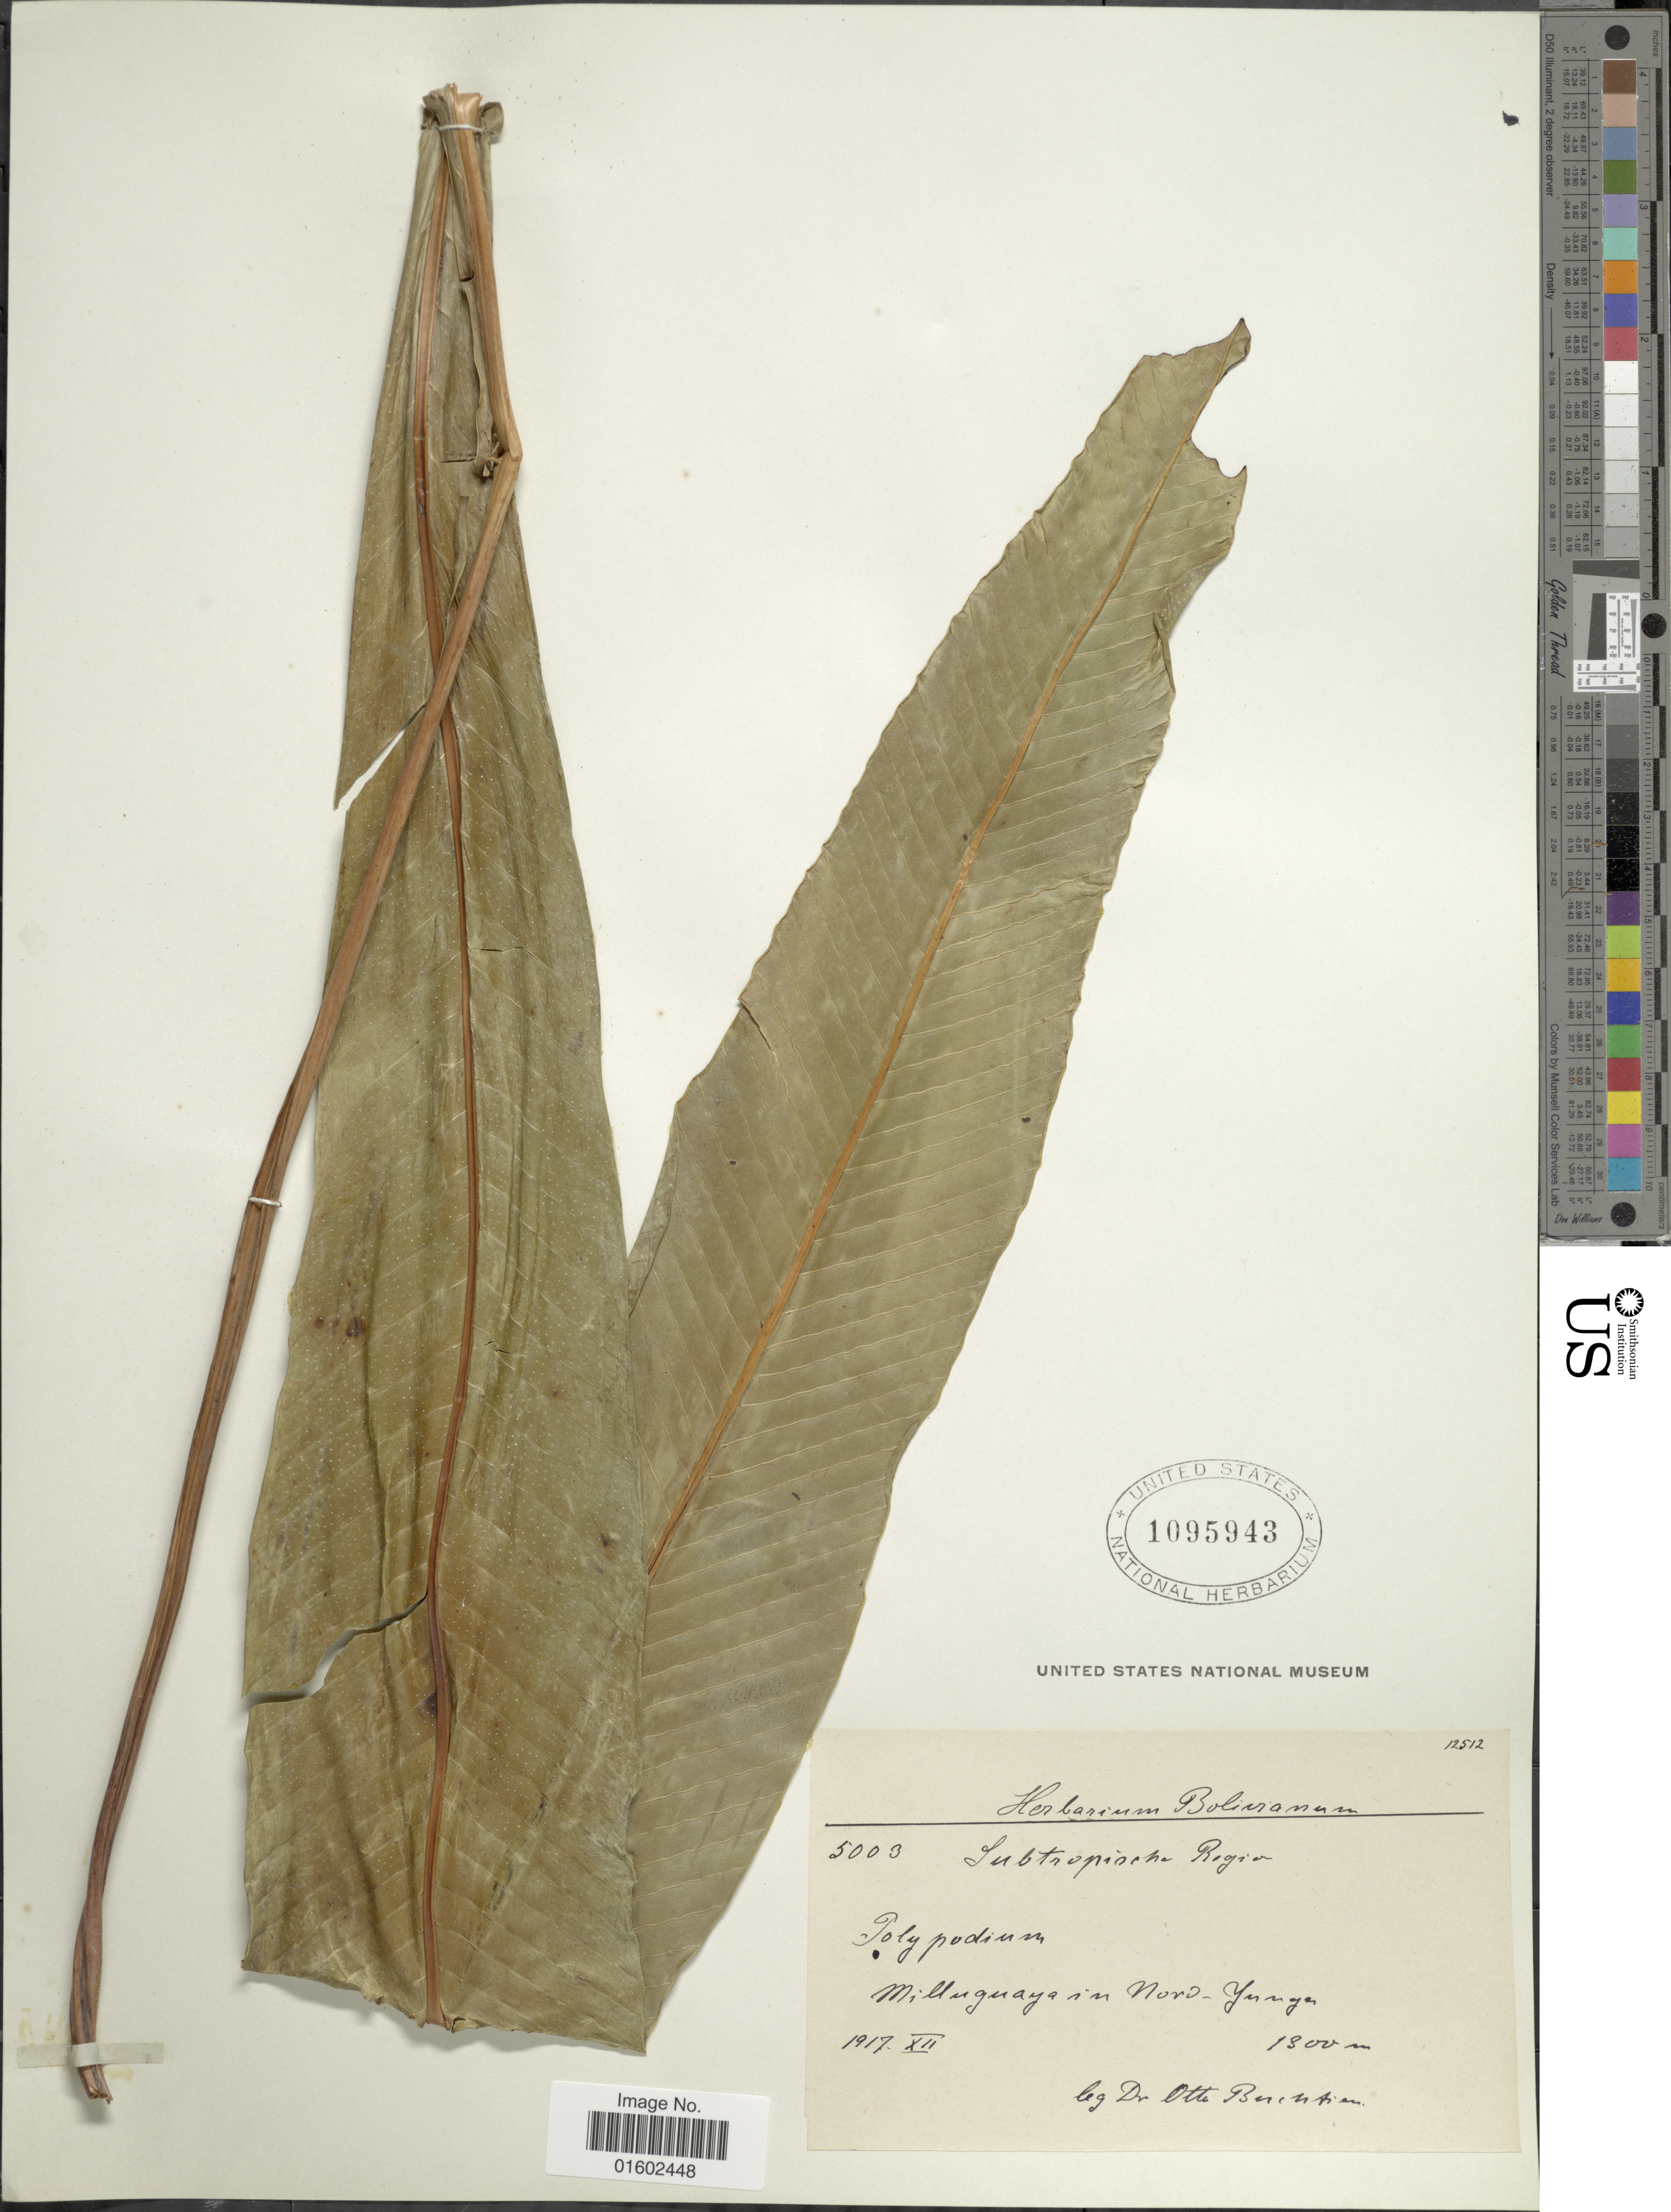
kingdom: Plantae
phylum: Tracheophyta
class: Polypodiopsida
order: Polypodiales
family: Polypodiaceae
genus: Niphidium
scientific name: Niphidium crassifolium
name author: (L.) Lellinger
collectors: O. Buchtien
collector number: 5003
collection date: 1917-12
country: Bolivia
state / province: La Paz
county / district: Nor Yungas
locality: Milluguaya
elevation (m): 1300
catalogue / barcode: US 1095943